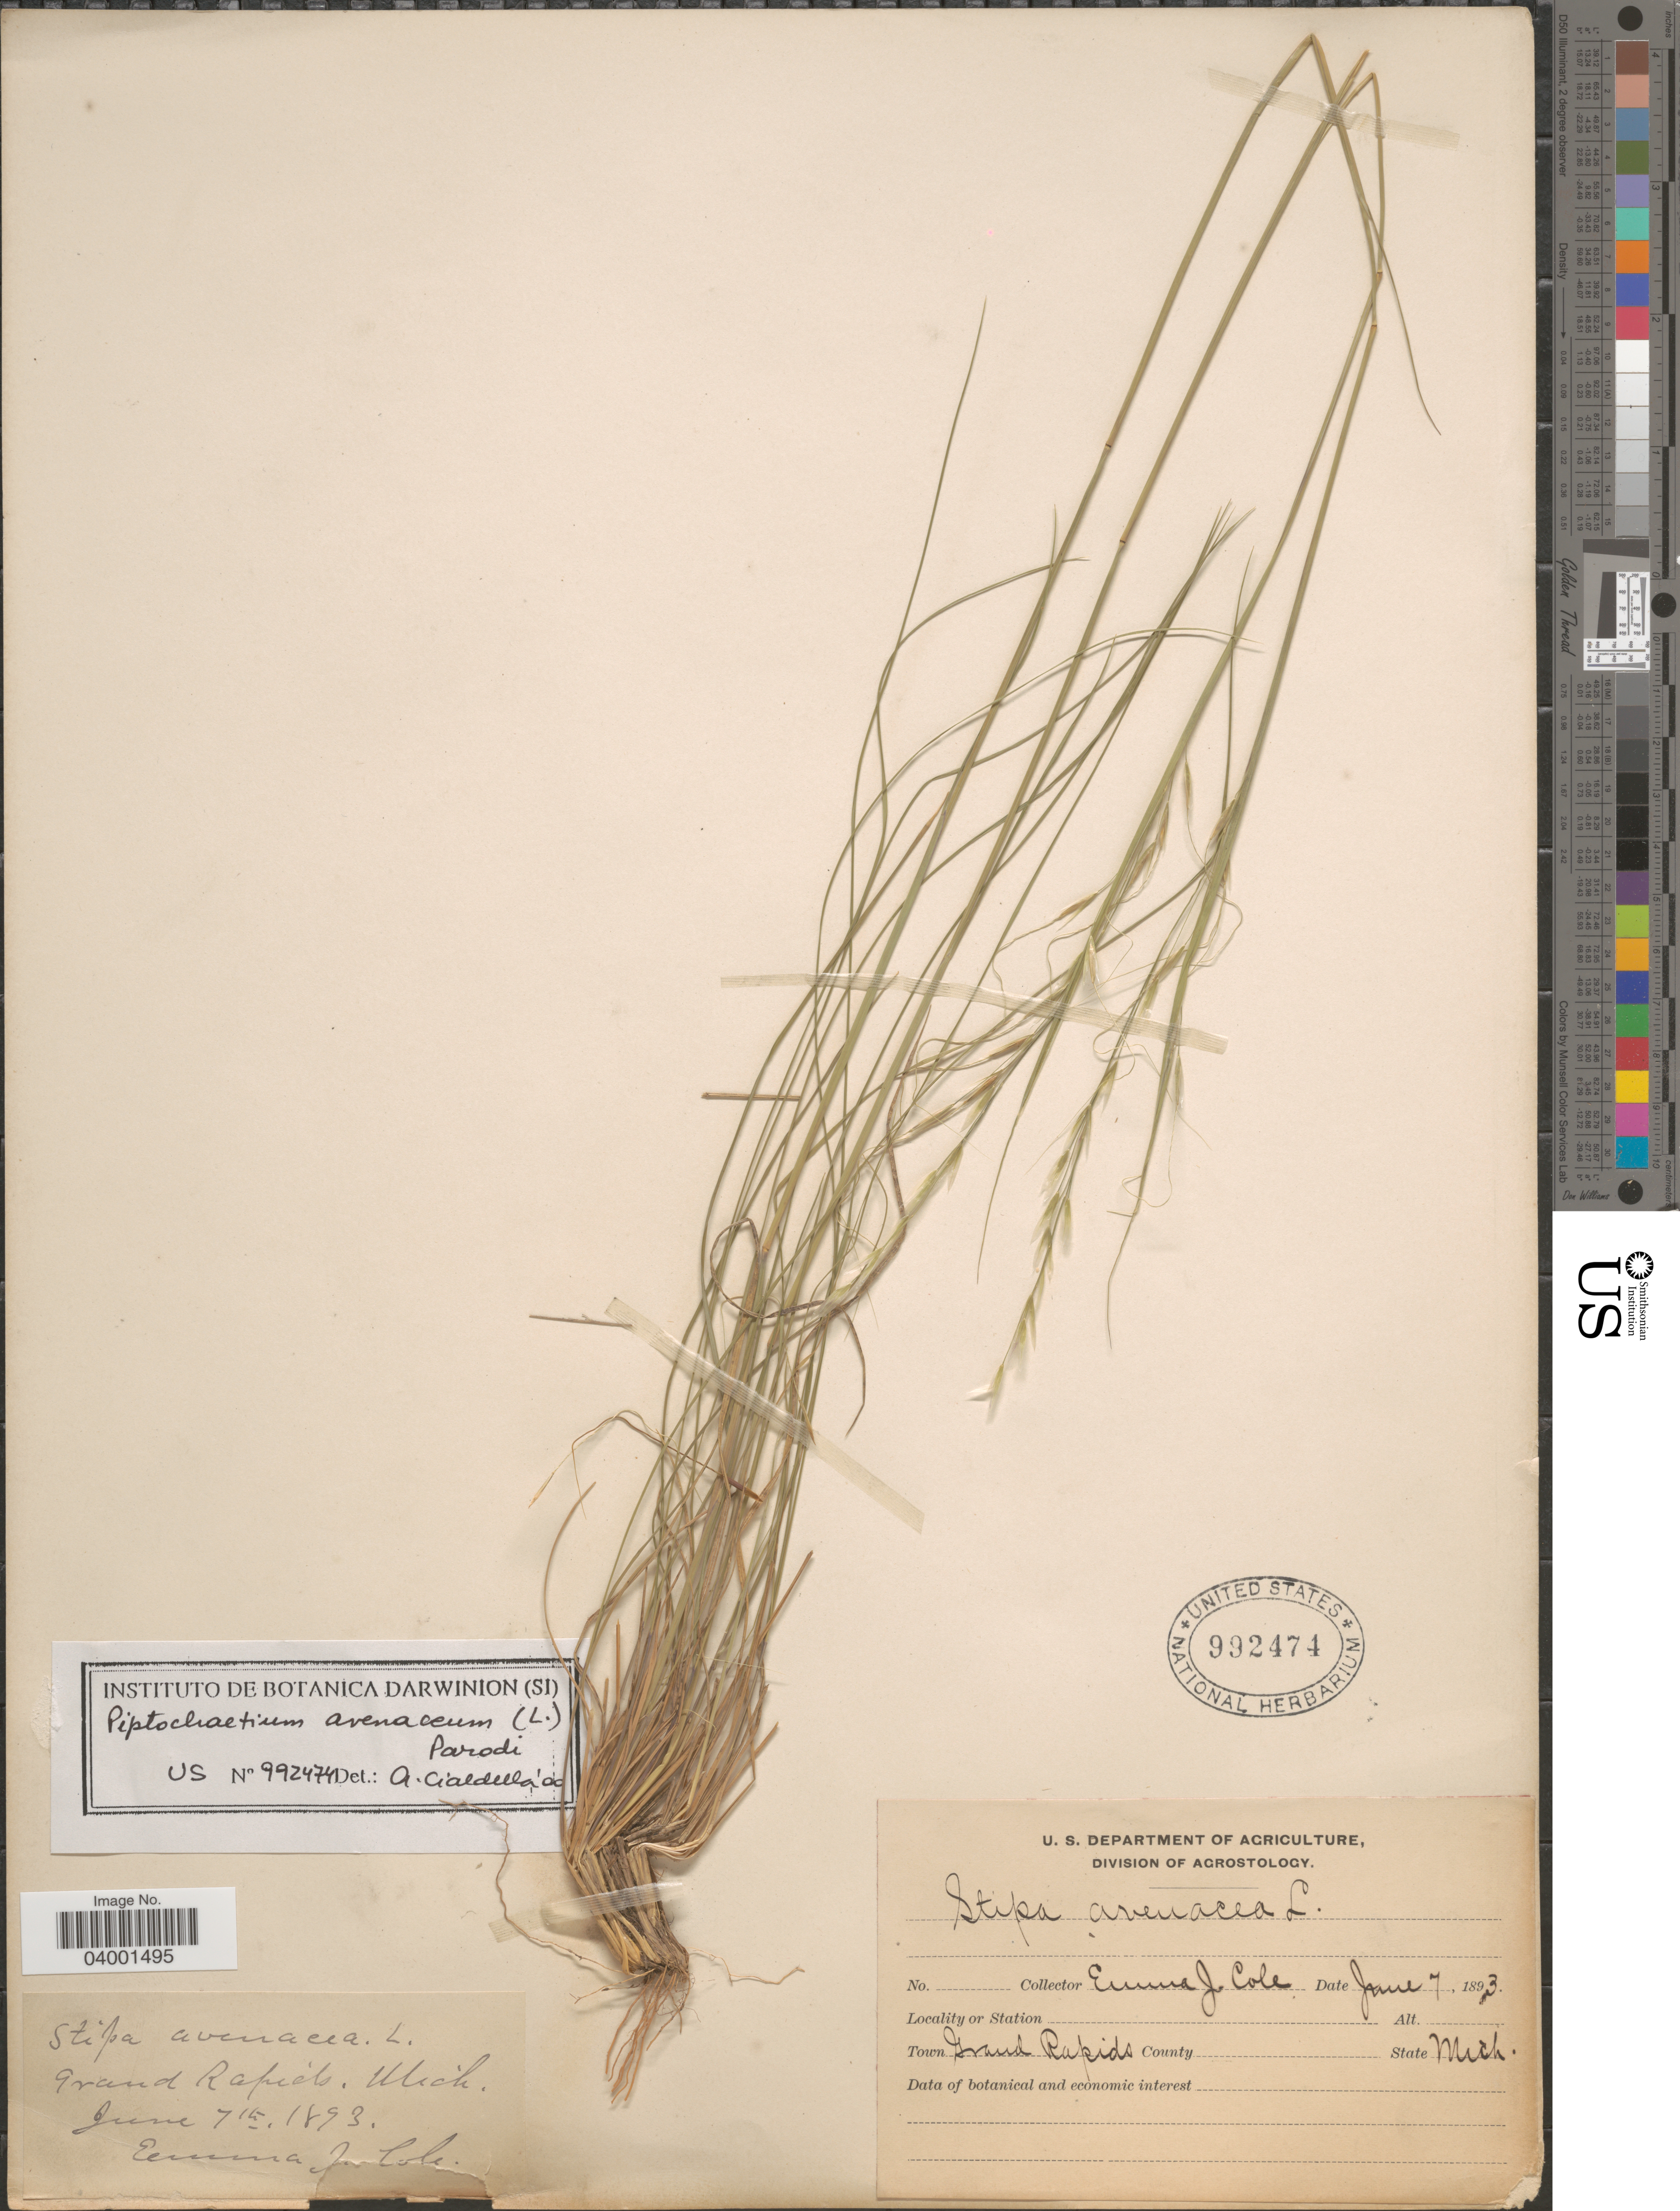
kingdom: Plantae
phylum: Tracheophyta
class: Liliopsida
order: Poales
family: Poaceae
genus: Piptochaetium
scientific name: Piptochaetium avenaceum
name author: (L.) Parodi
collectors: E. Cole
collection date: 1893-06-07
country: United States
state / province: Michigan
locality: Town Grand Rapids.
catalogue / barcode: US 992474